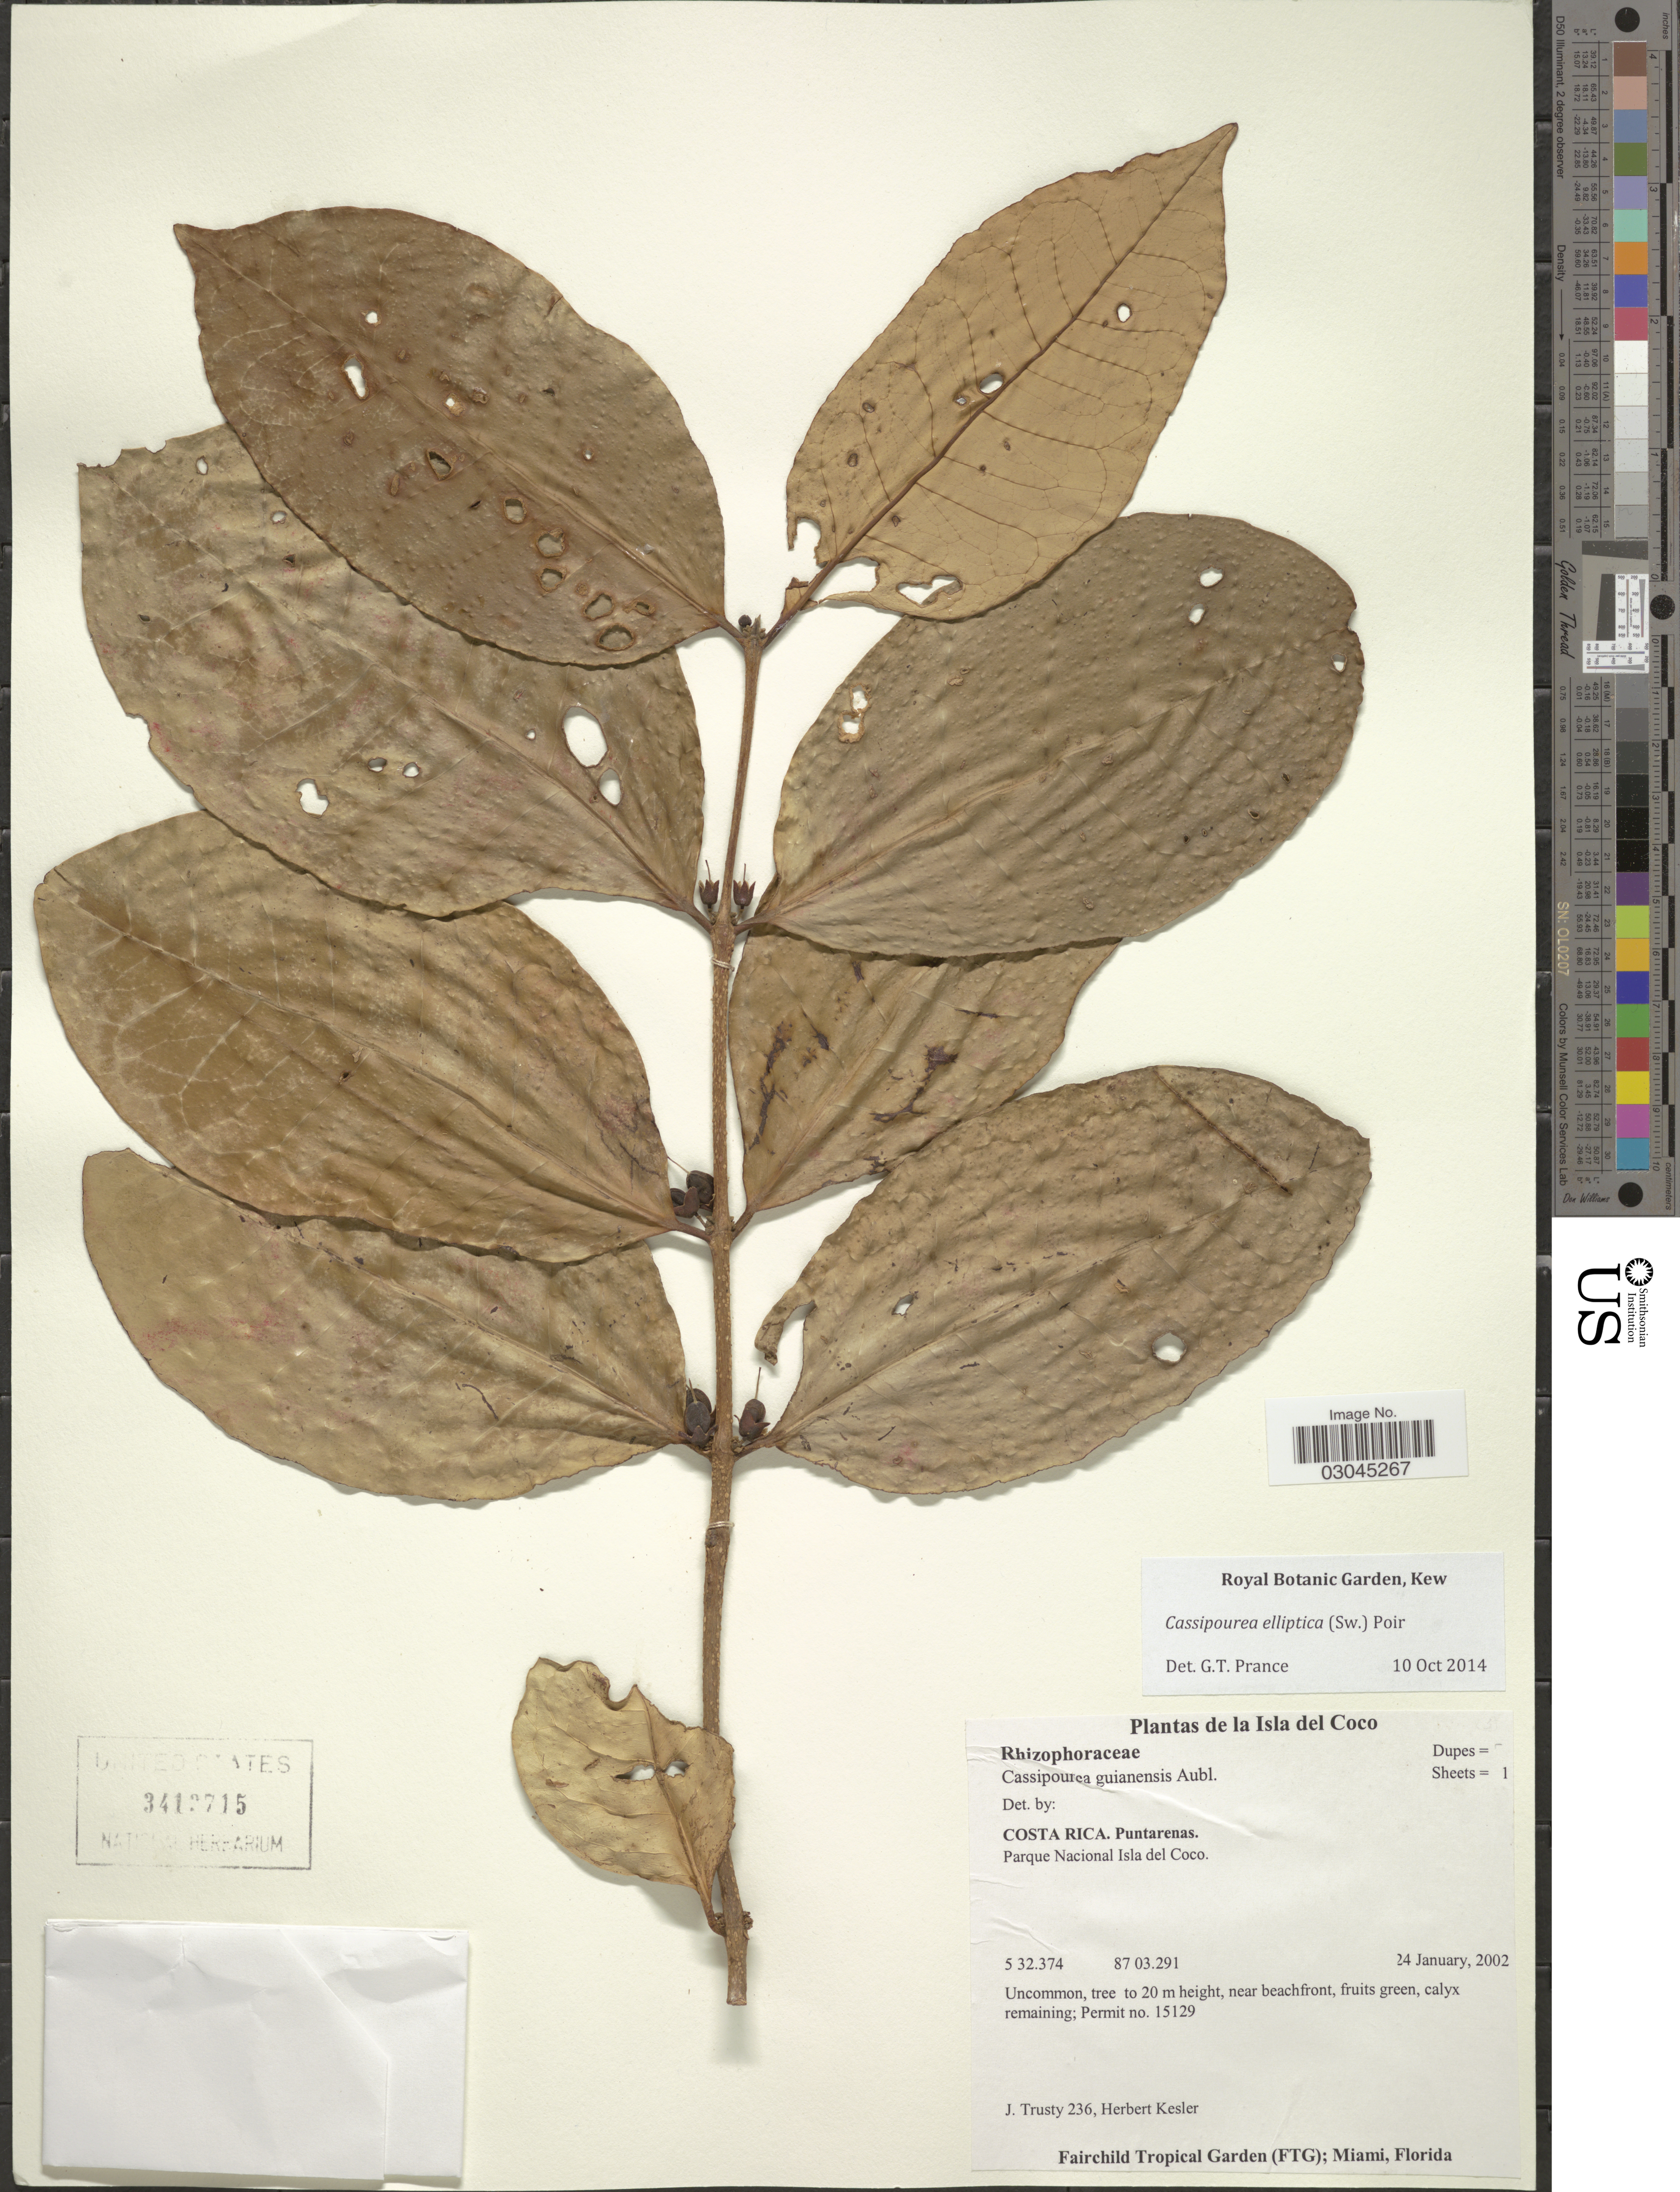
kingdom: Plantae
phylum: Tracheophyta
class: Magnoliopsida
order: Malpighiales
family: Rhizophoraceae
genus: Cassipourea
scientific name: Cassipourea elliptica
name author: (Sw.) Poir.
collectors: J. Trusty & H. Kesler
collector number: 236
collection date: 2002-01-24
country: Costa Rica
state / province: Puntarenas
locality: Isla del Coco. Parque Nacional Isla del Coco.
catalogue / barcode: US 3412715